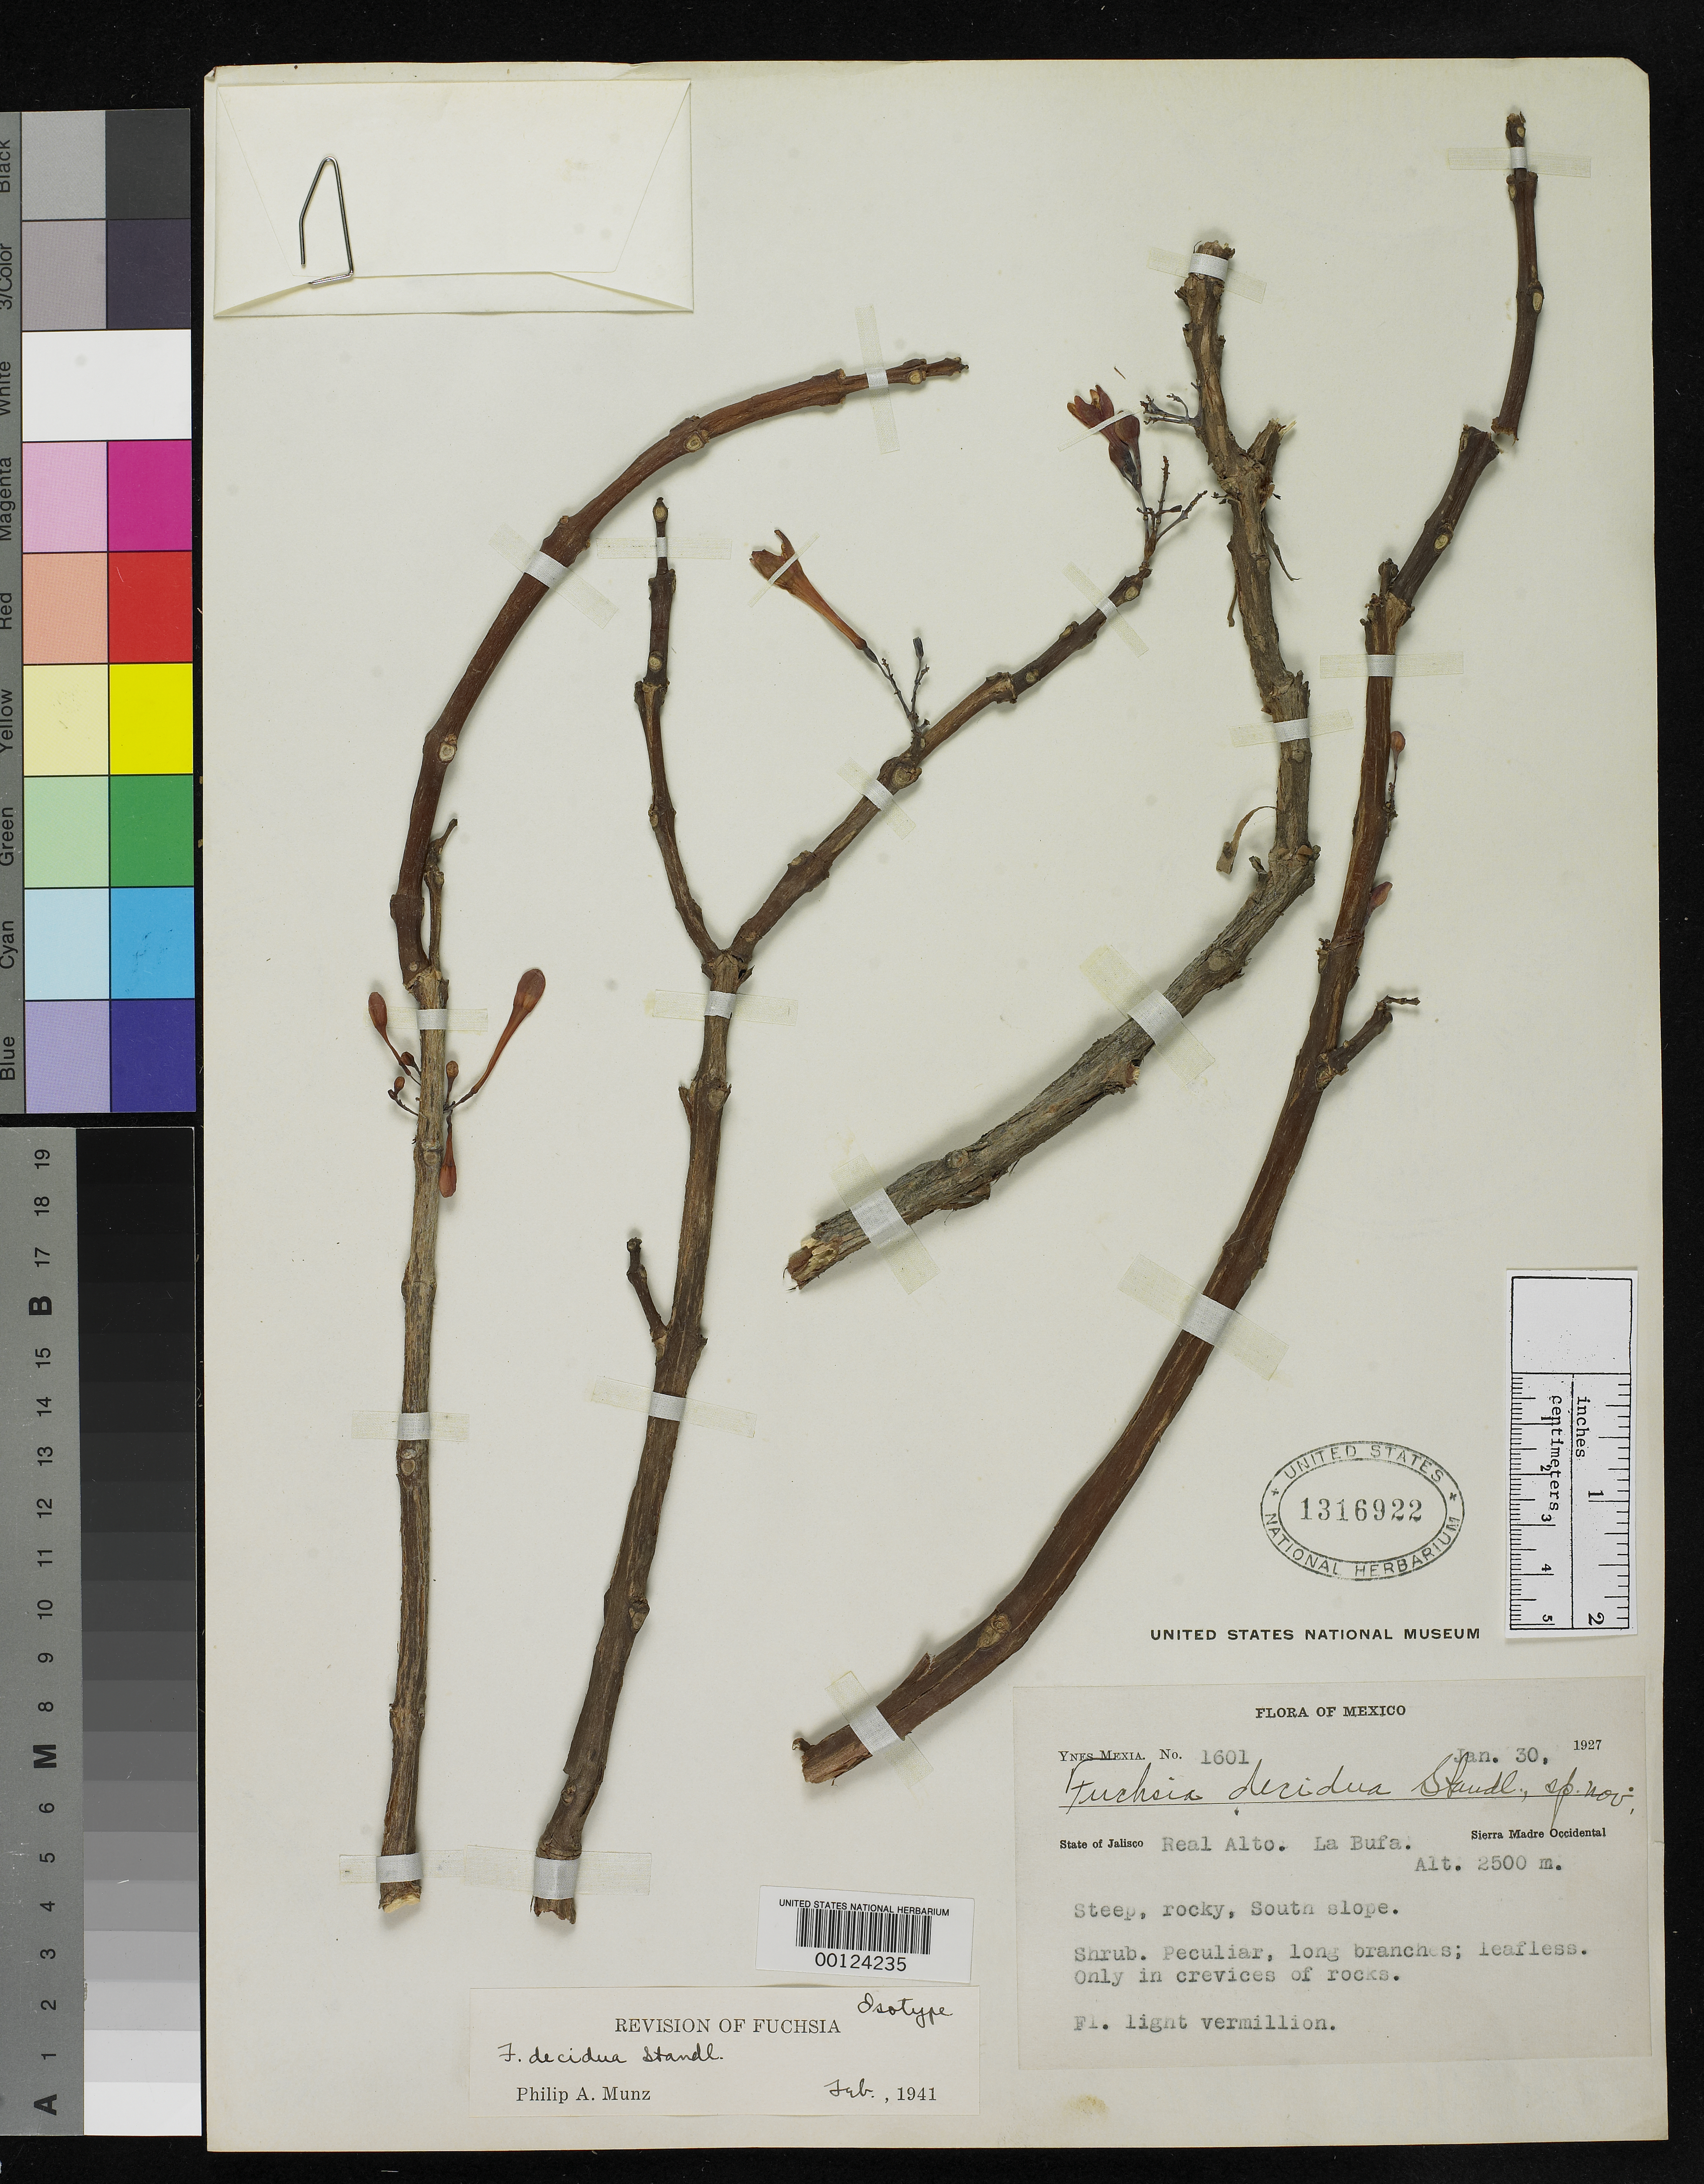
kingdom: Plantae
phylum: Tracheophyta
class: Magnoliopsida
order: Myrtales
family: Onagraceae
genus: Fuchsia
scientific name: Fuchsia decidua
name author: Standl.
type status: Isotype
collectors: Y. Mexia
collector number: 1601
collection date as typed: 30 Jan 1927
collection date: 1927-01-30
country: Mexico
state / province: Jalisco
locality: Real Alto, La Bufa, Sierra Madre Occidental.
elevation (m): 2500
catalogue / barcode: US 1316922